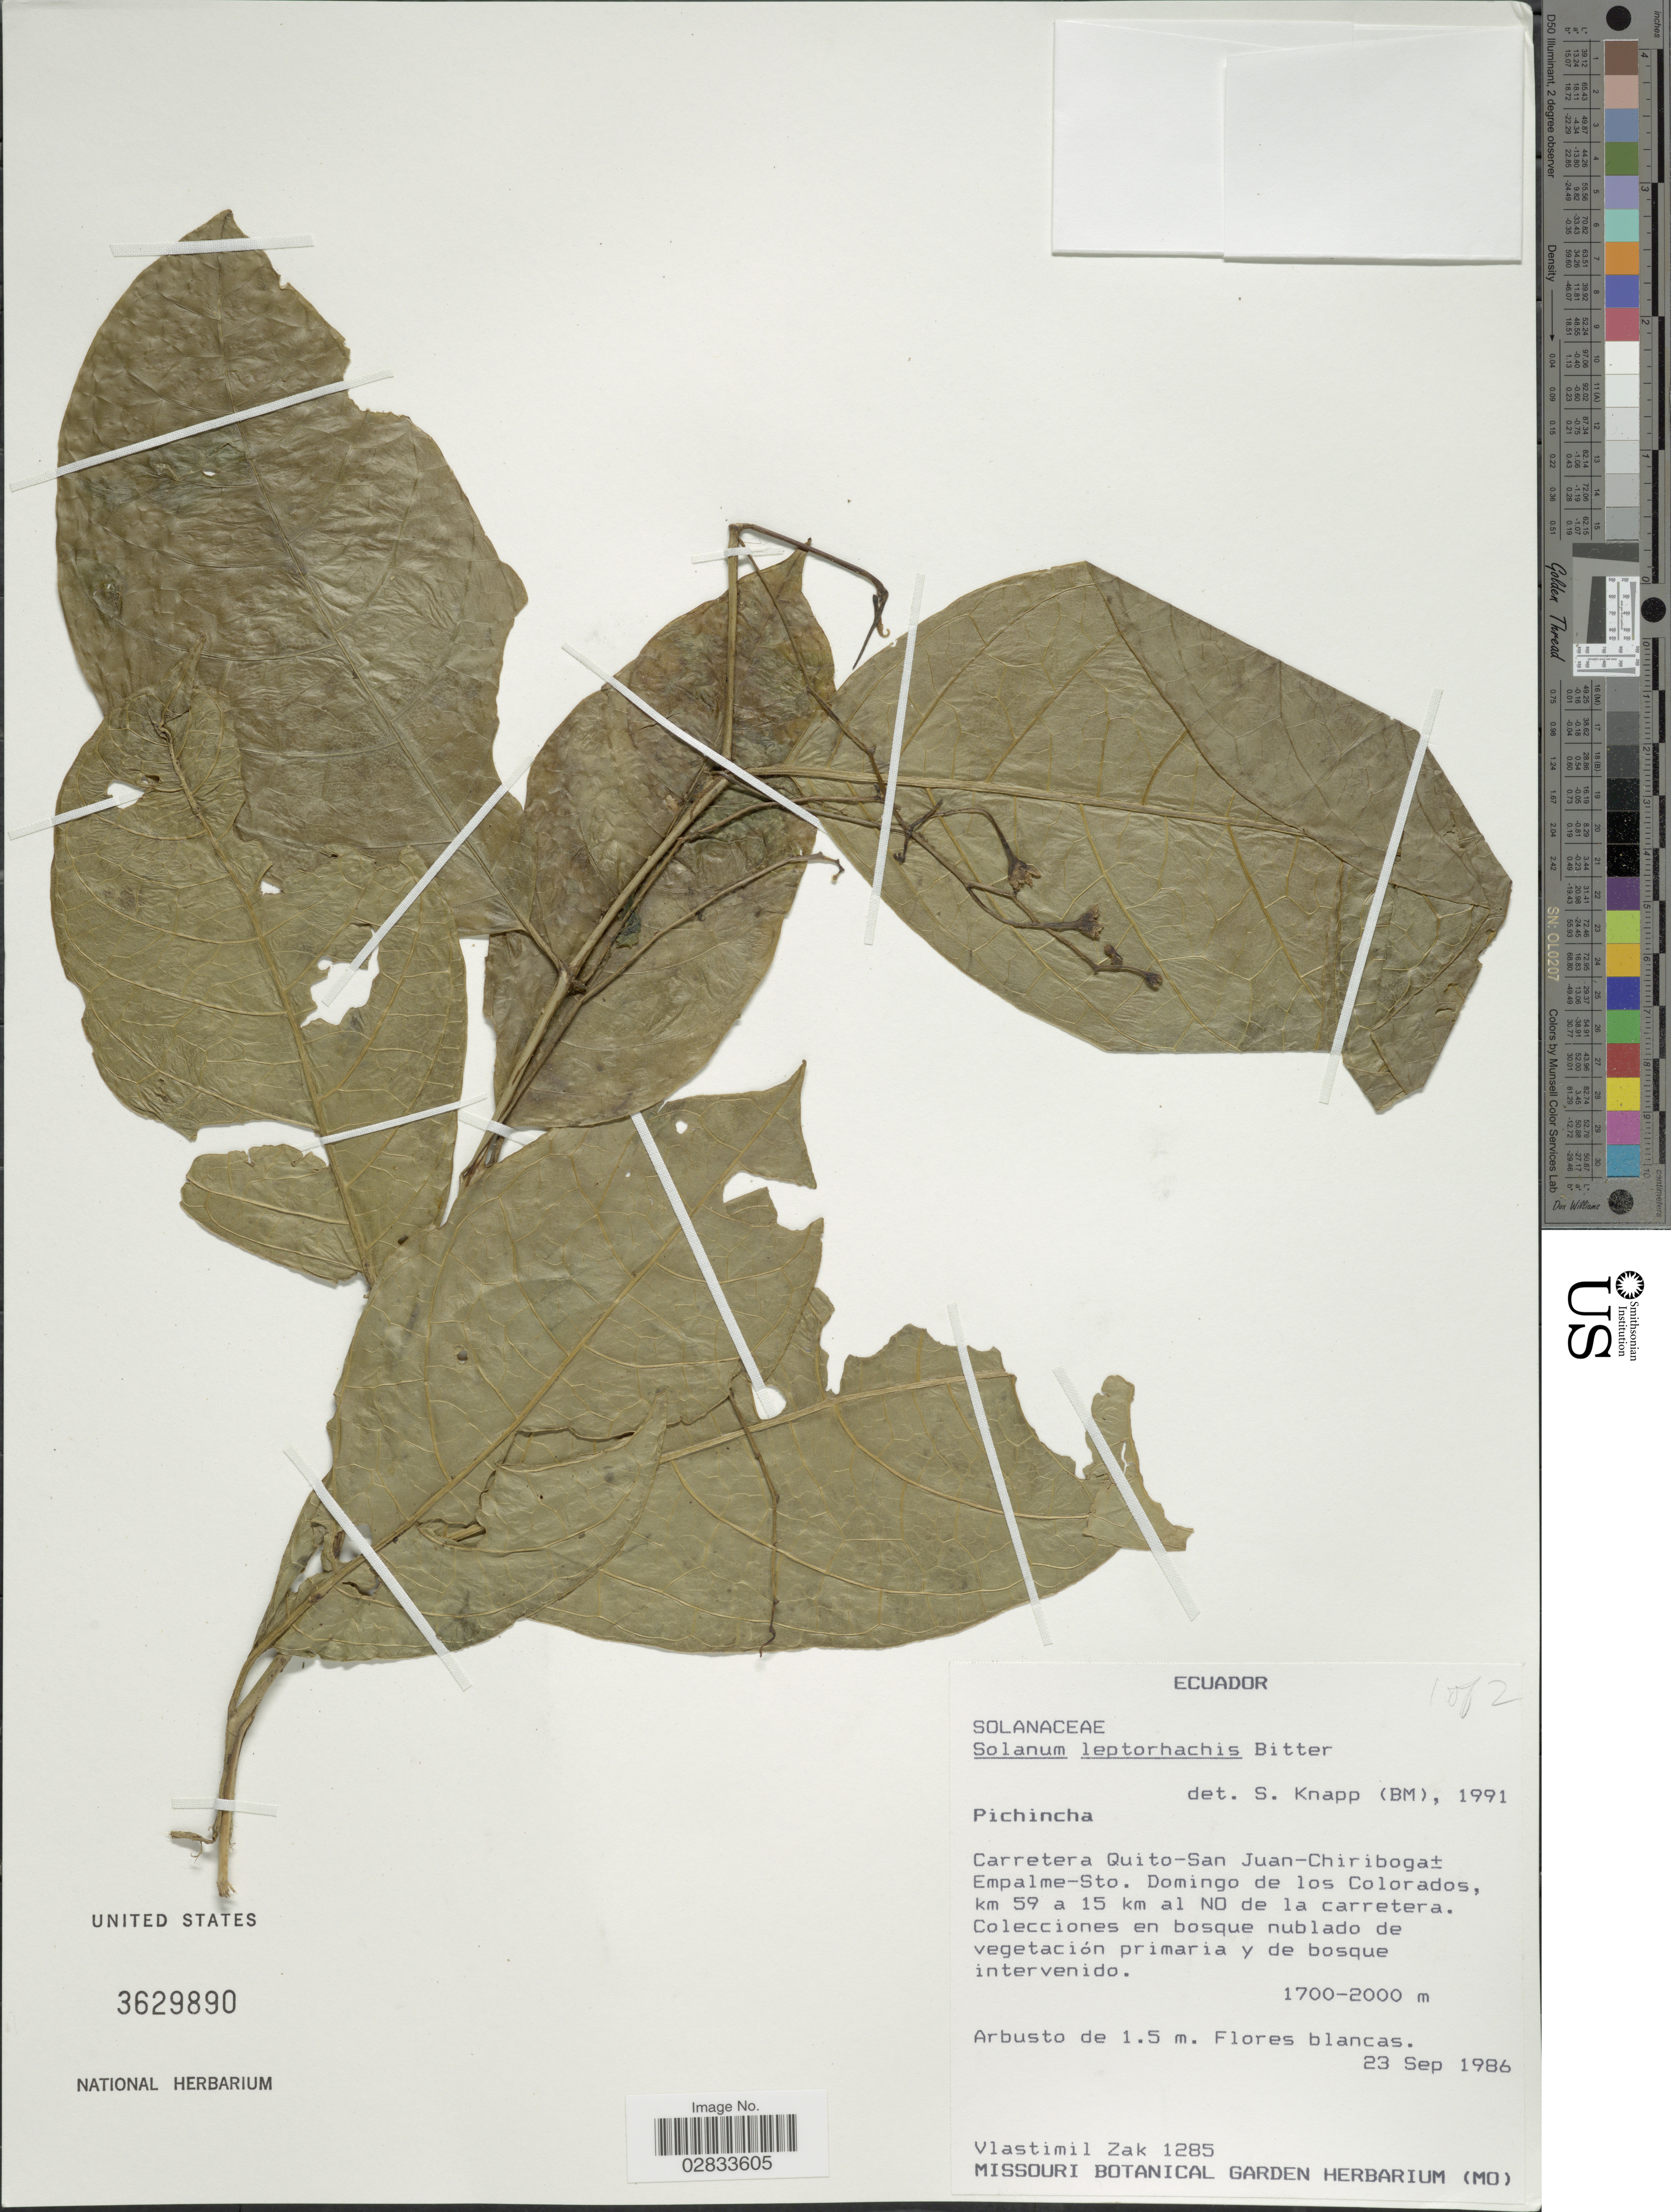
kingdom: Plantae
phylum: Tracheophyta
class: Magnoliopsida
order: Solanales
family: Solanaceae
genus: Solanum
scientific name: Solanum leptorhachis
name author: Bitter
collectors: V. Zak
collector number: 1285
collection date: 1986-09-23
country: Ecuador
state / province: Pichincha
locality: Carretera Quito-San Juan-Chiriboga± Empalme-Sto. Domingo de los Colorados, km 59 a 15 km al NO de la carretera.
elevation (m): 1700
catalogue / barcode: US 3629890